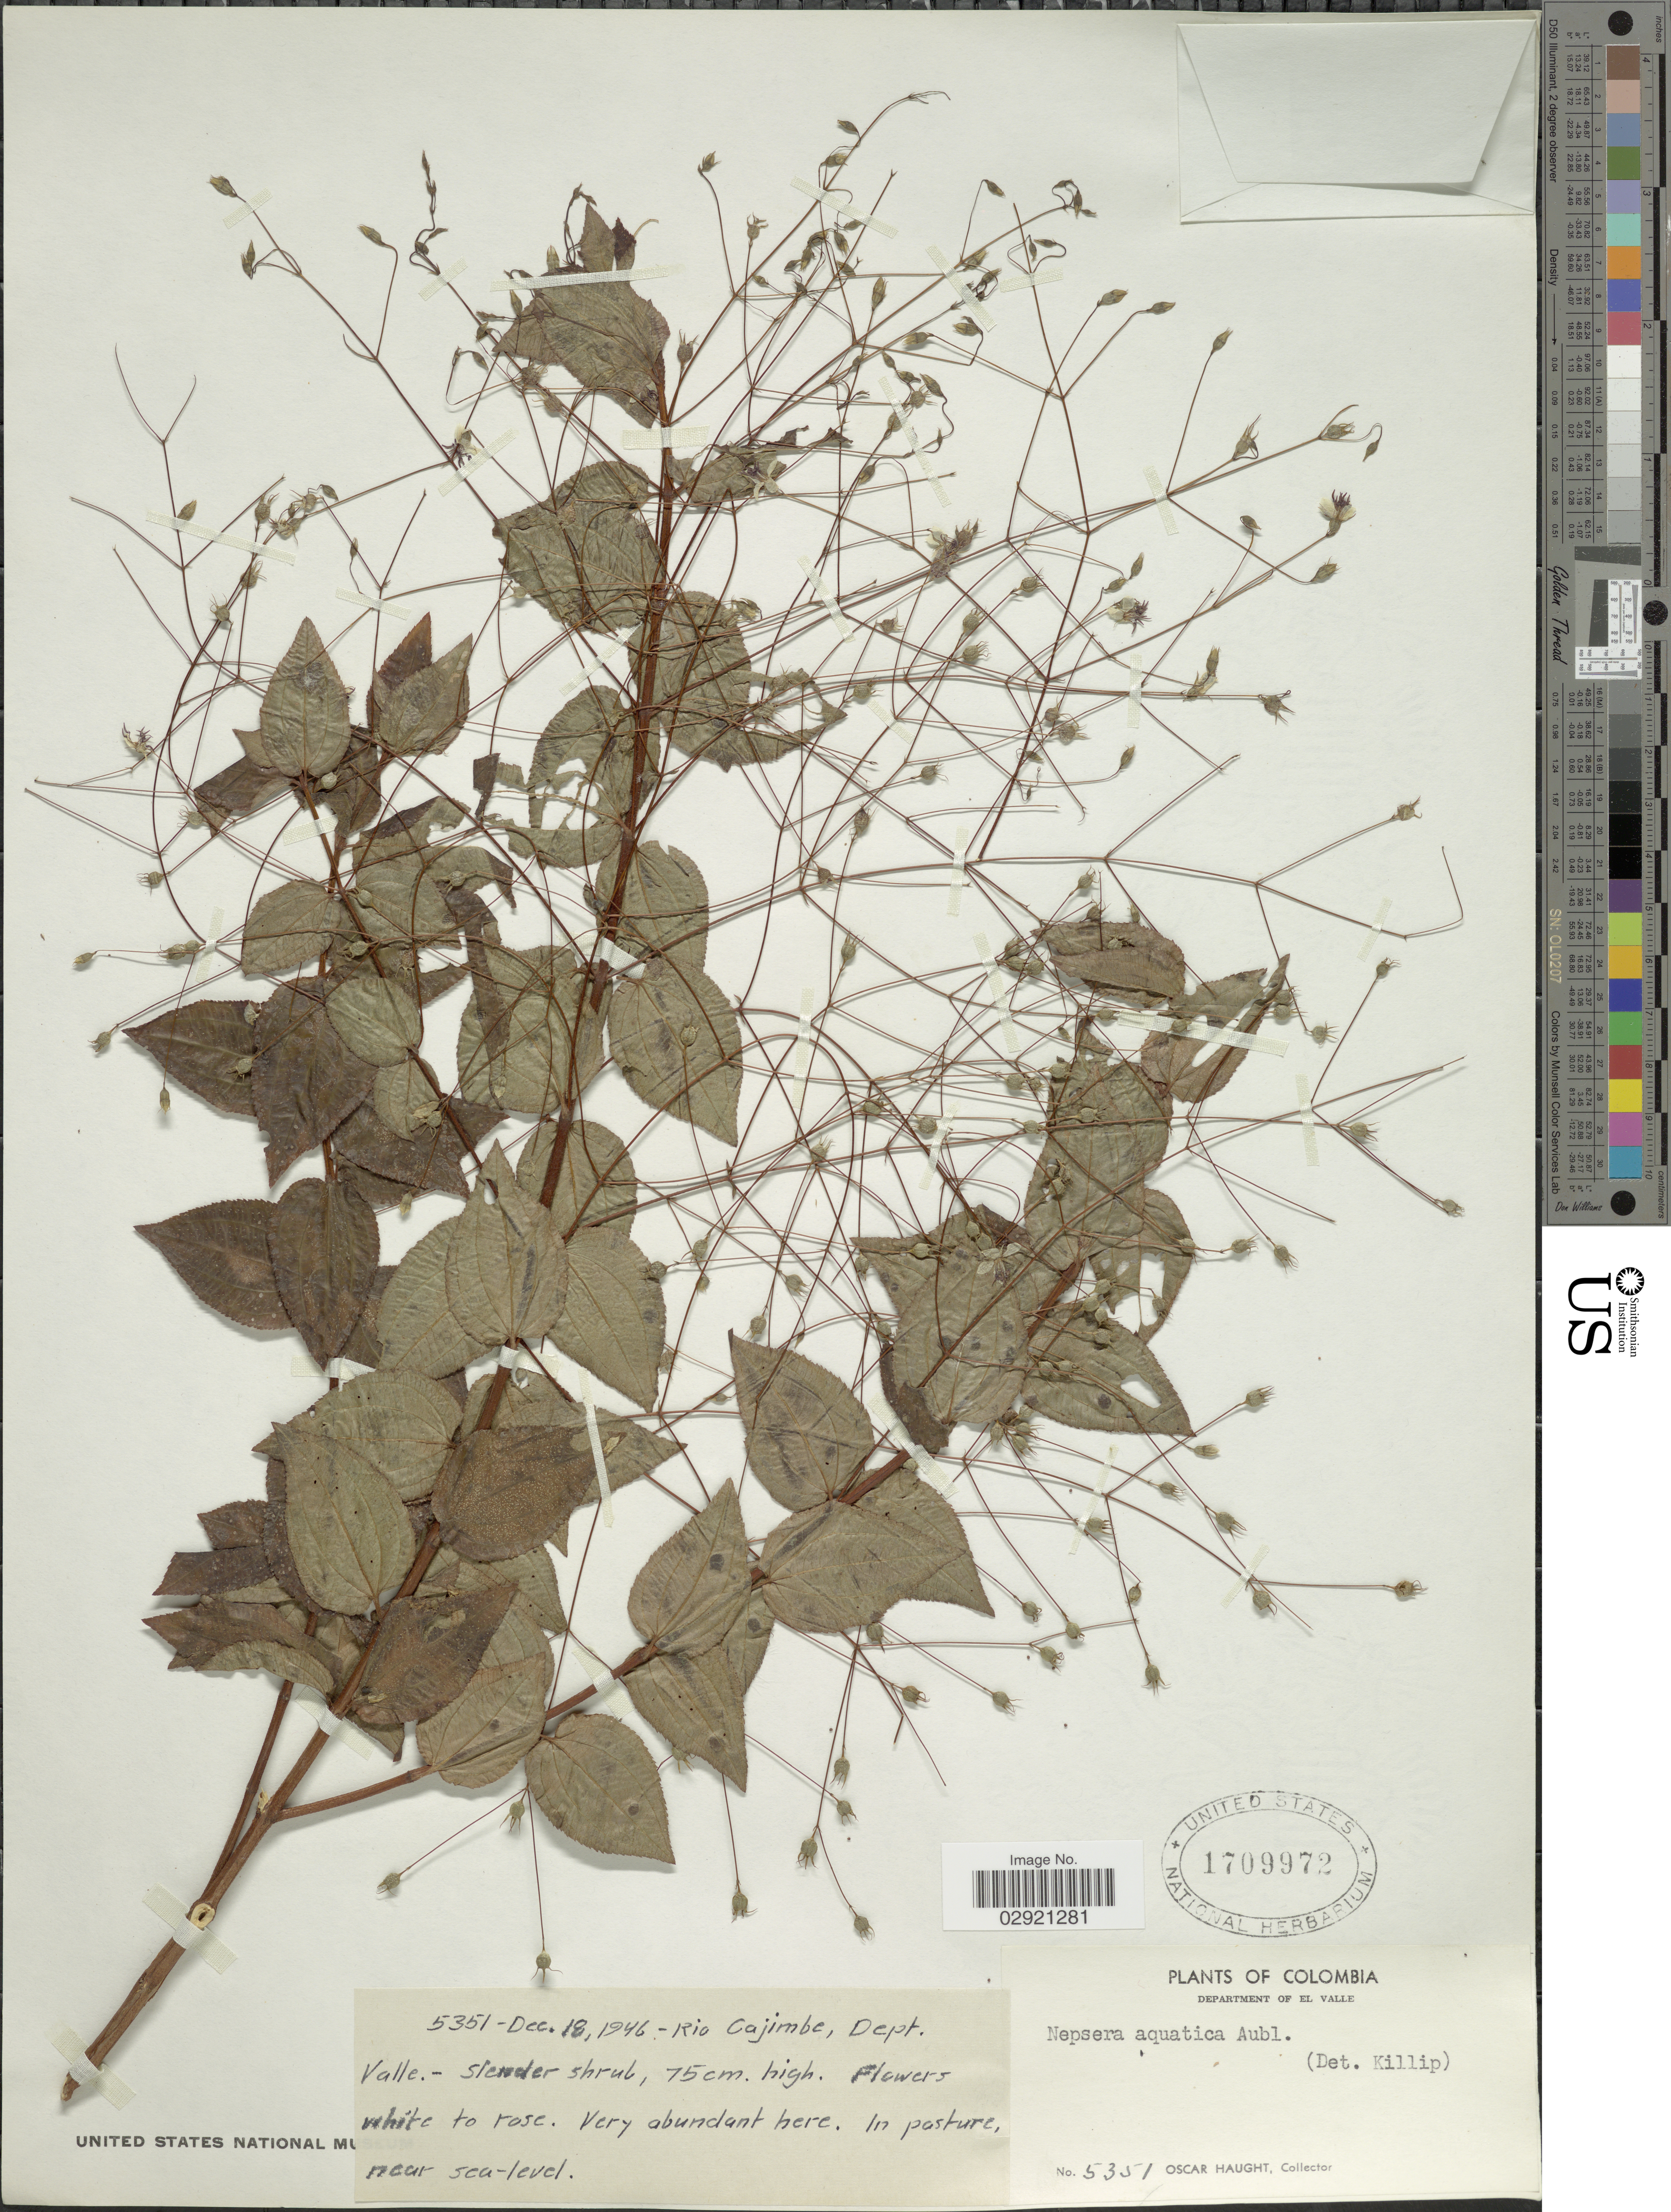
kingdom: Plantae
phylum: Tracheophyta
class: Magnoliopsida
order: Myrtales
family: Melastomataceae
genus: Nepsera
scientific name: Nepsera aquatica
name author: (Aubl.) Naudin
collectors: O. L. Haught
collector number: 5351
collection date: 1946-12-18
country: Colombia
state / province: Valle del Cauca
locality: Rio Cajimbe, Department of El Valle.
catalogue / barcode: US 1709972